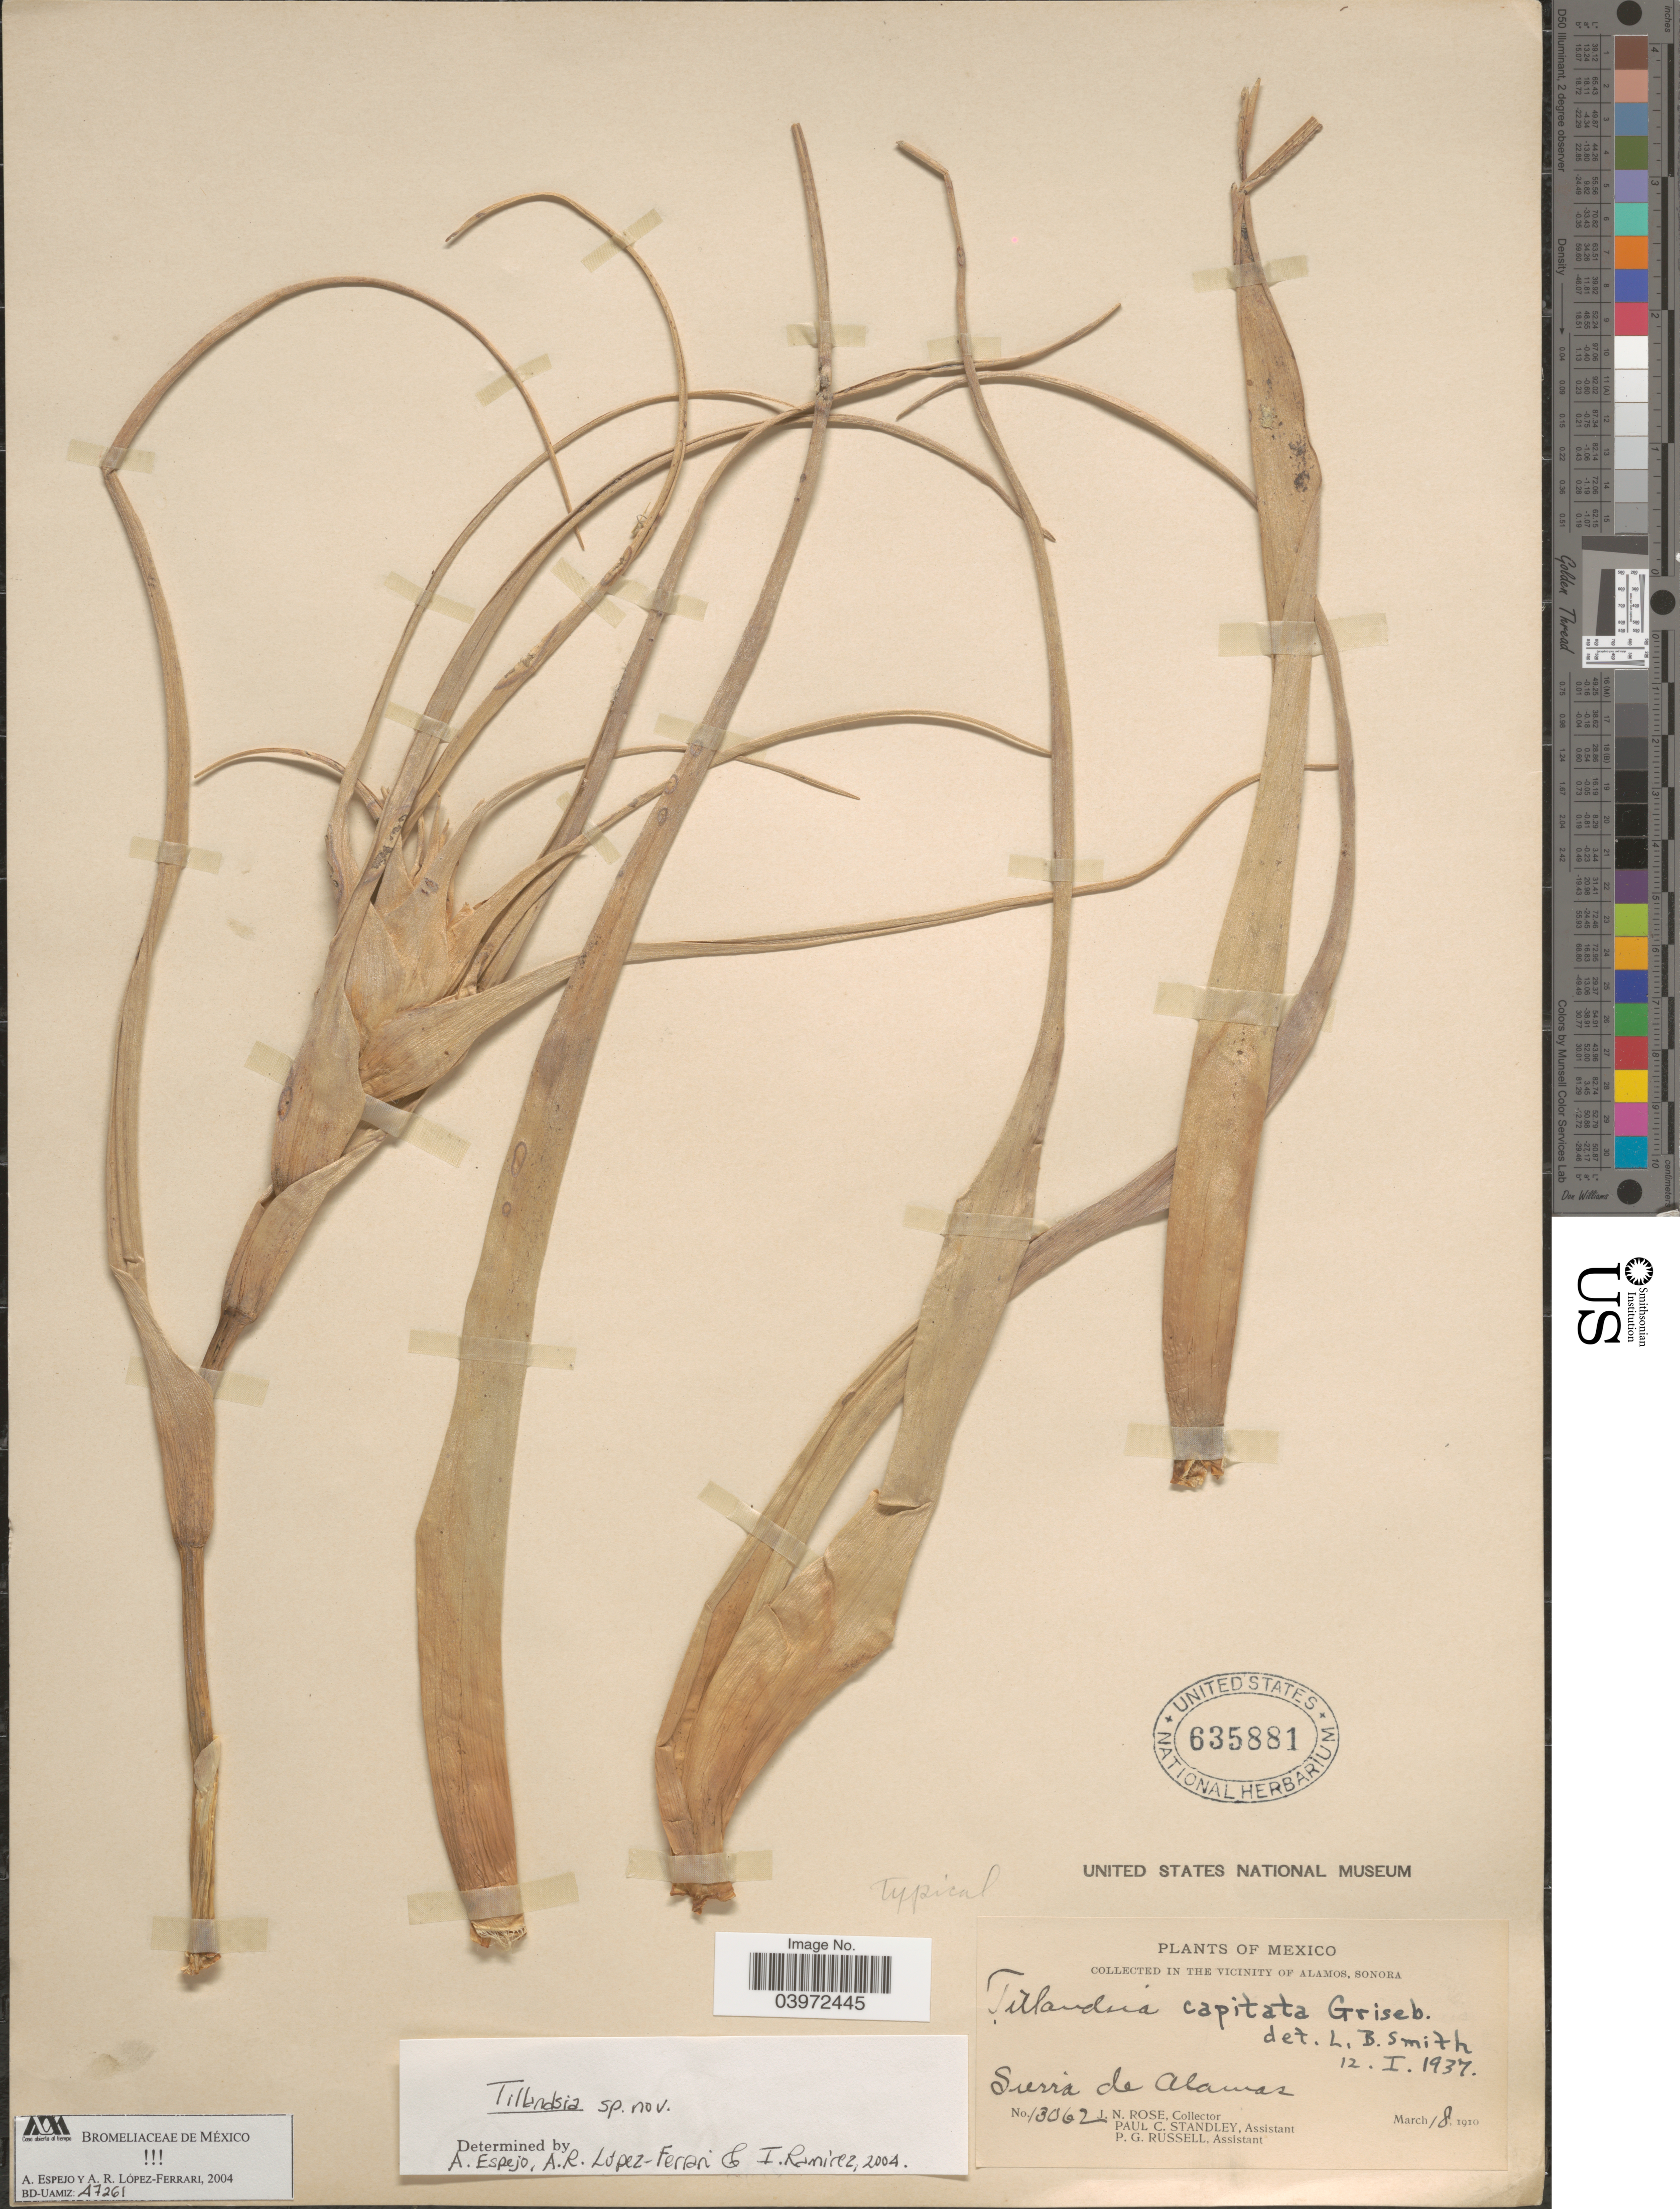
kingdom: Plantae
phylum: Tracheophyta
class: Liliopsida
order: Poales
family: Bromeliaceae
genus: Tillandsia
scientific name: Tillandsia sp.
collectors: J. N. Rose, P. C. Standley & P. G. Russell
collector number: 13062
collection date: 1910-03-18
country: Mexico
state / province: Sonora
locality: In the vicinity of Alamos. Sierra de Alamos.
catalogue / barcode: US 635881